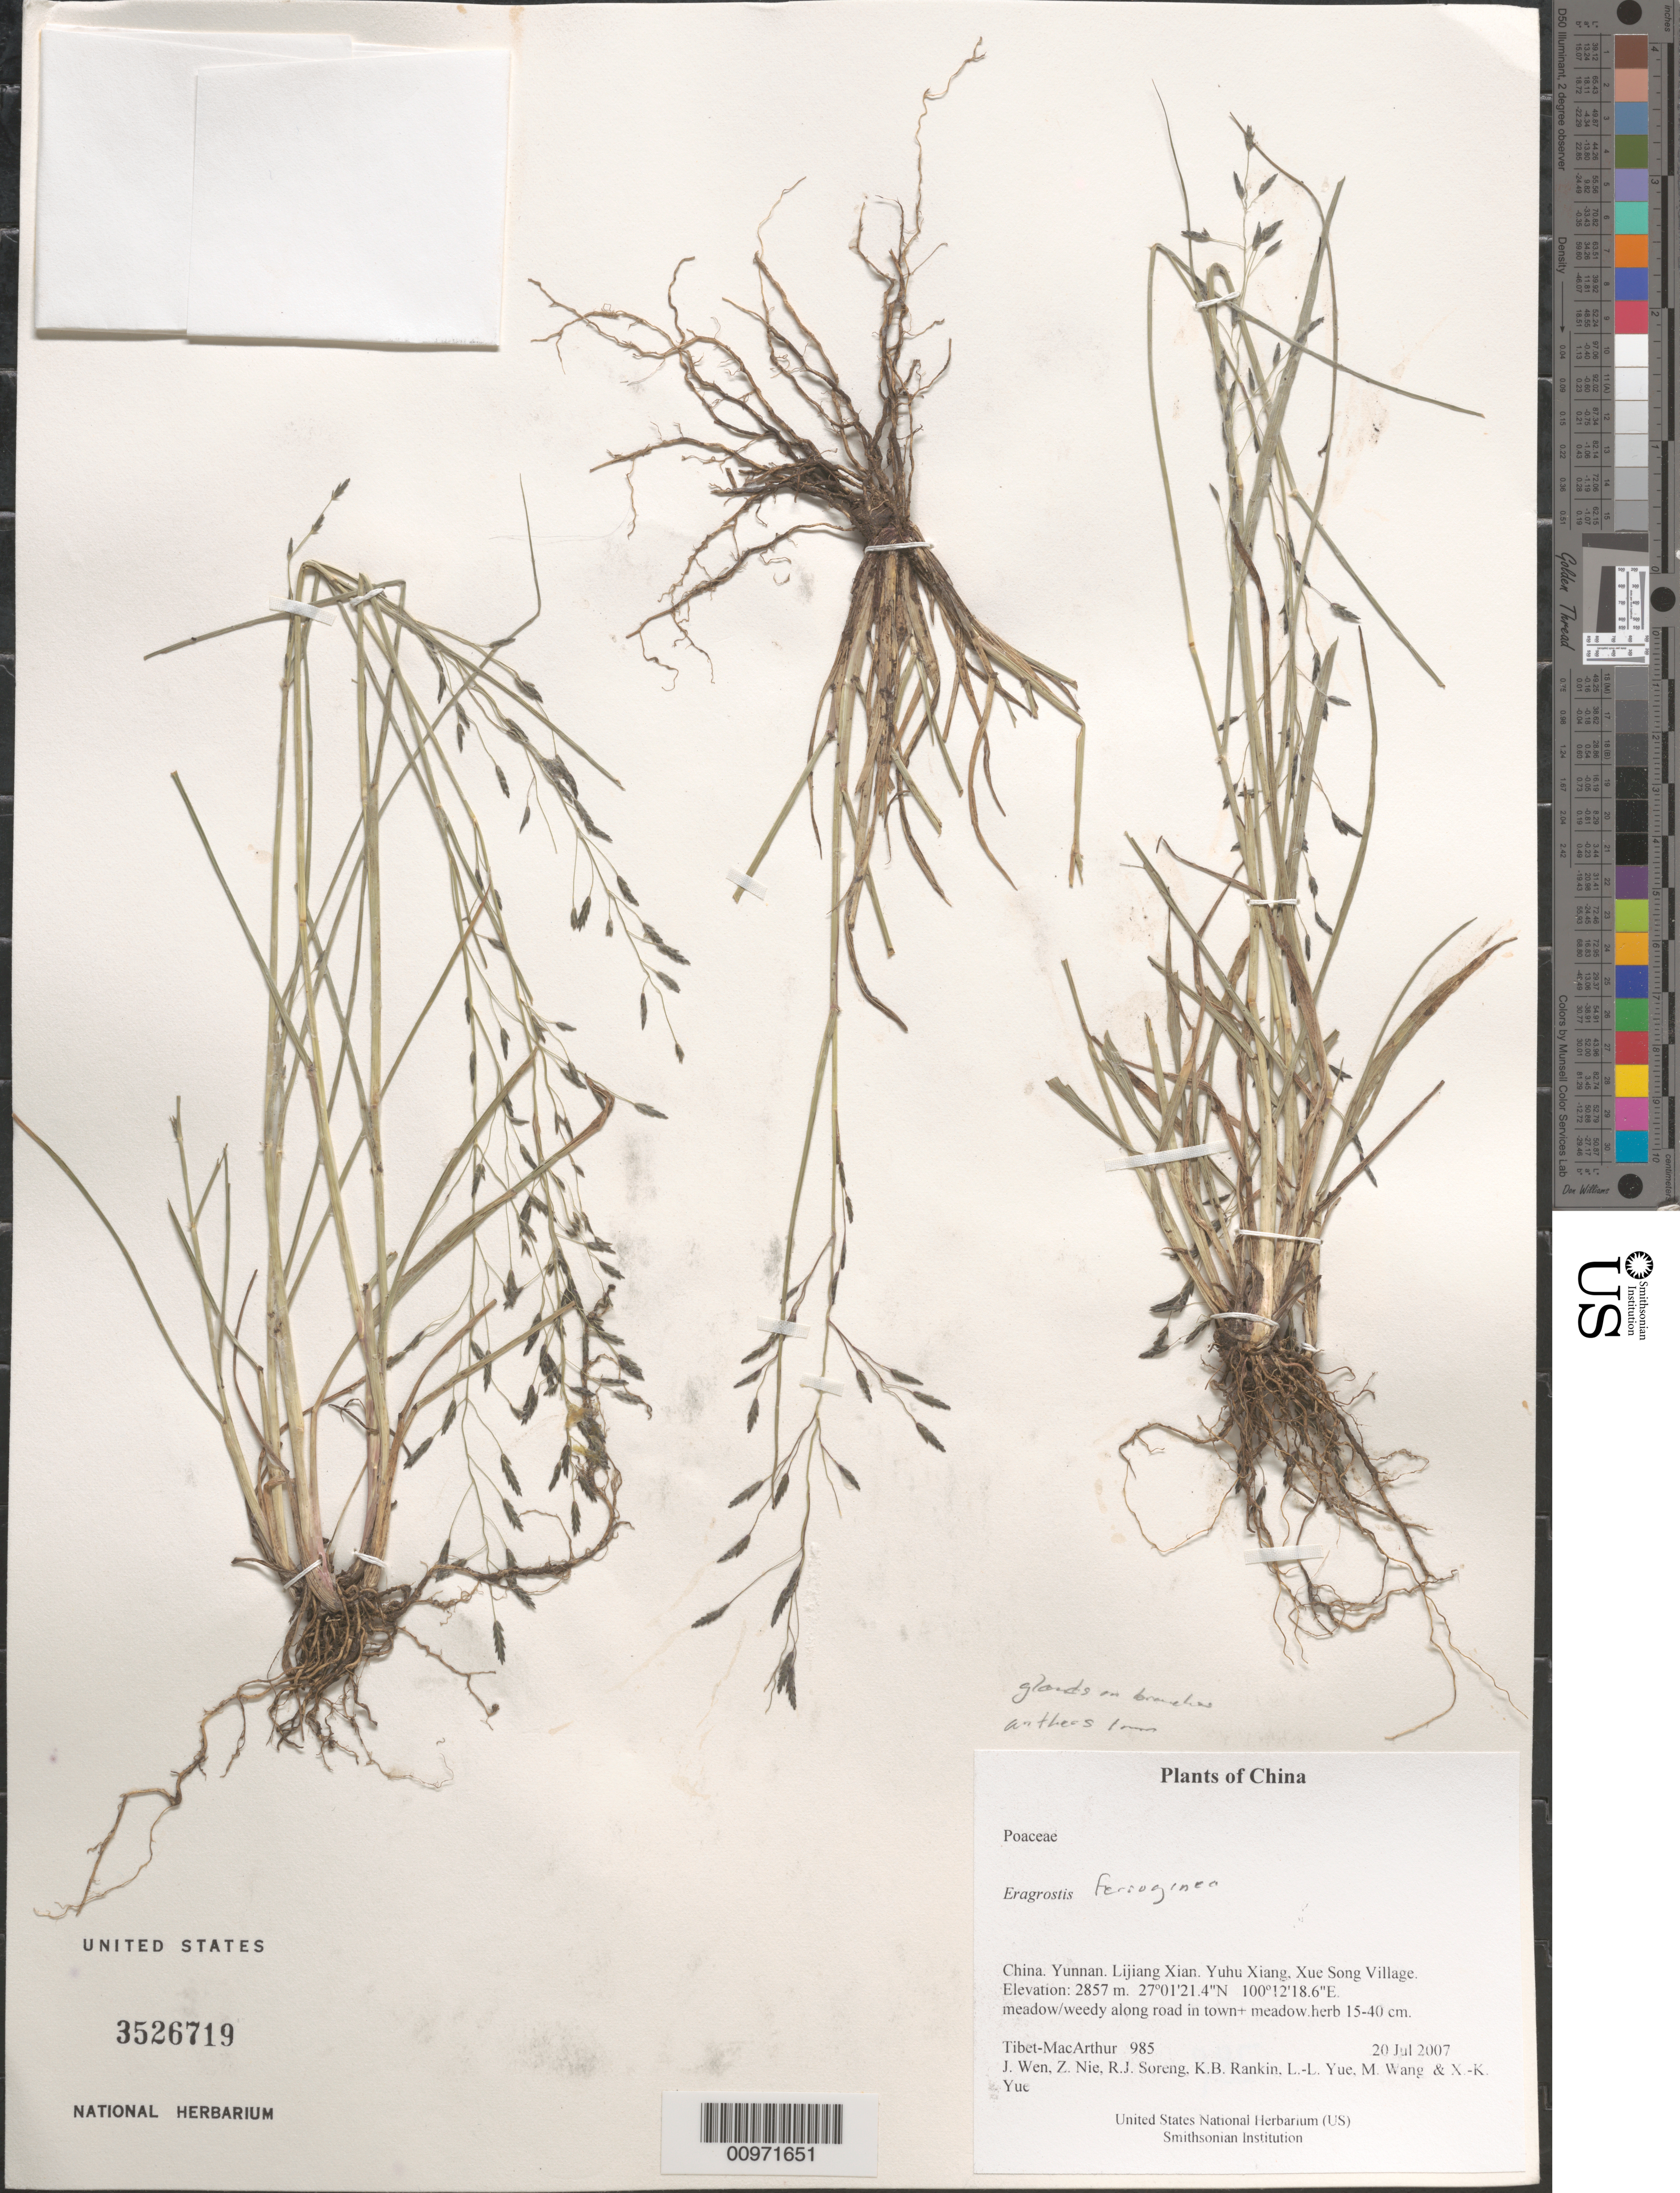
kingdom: Plantae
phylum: Tracheophyta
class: Liliopsida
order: Poales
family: Poaceae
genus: Eragrostis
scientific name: Eragrostis ferruginea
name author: (Thunb.) P. Beauv.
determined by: Soreng, Robert J., Research Associate (BOT), Smithsonian Institution - National Museum of Natural History (UNITED STATES)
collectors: Tibet-MacArthur, J. Wen, Z. Nie, R. J. Soreng, K. Rankin, L. Yue, M. Wang & X. Yue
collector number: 985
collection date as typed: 20 Jul 2007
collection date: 2007-07-20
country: China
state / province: Yunnan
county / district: Lijiang Xian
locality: Yuhu Xiang, Xue Song Village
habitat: meadow/weedy along road in town+ meadow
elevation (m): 2857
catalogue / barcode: US 3526719